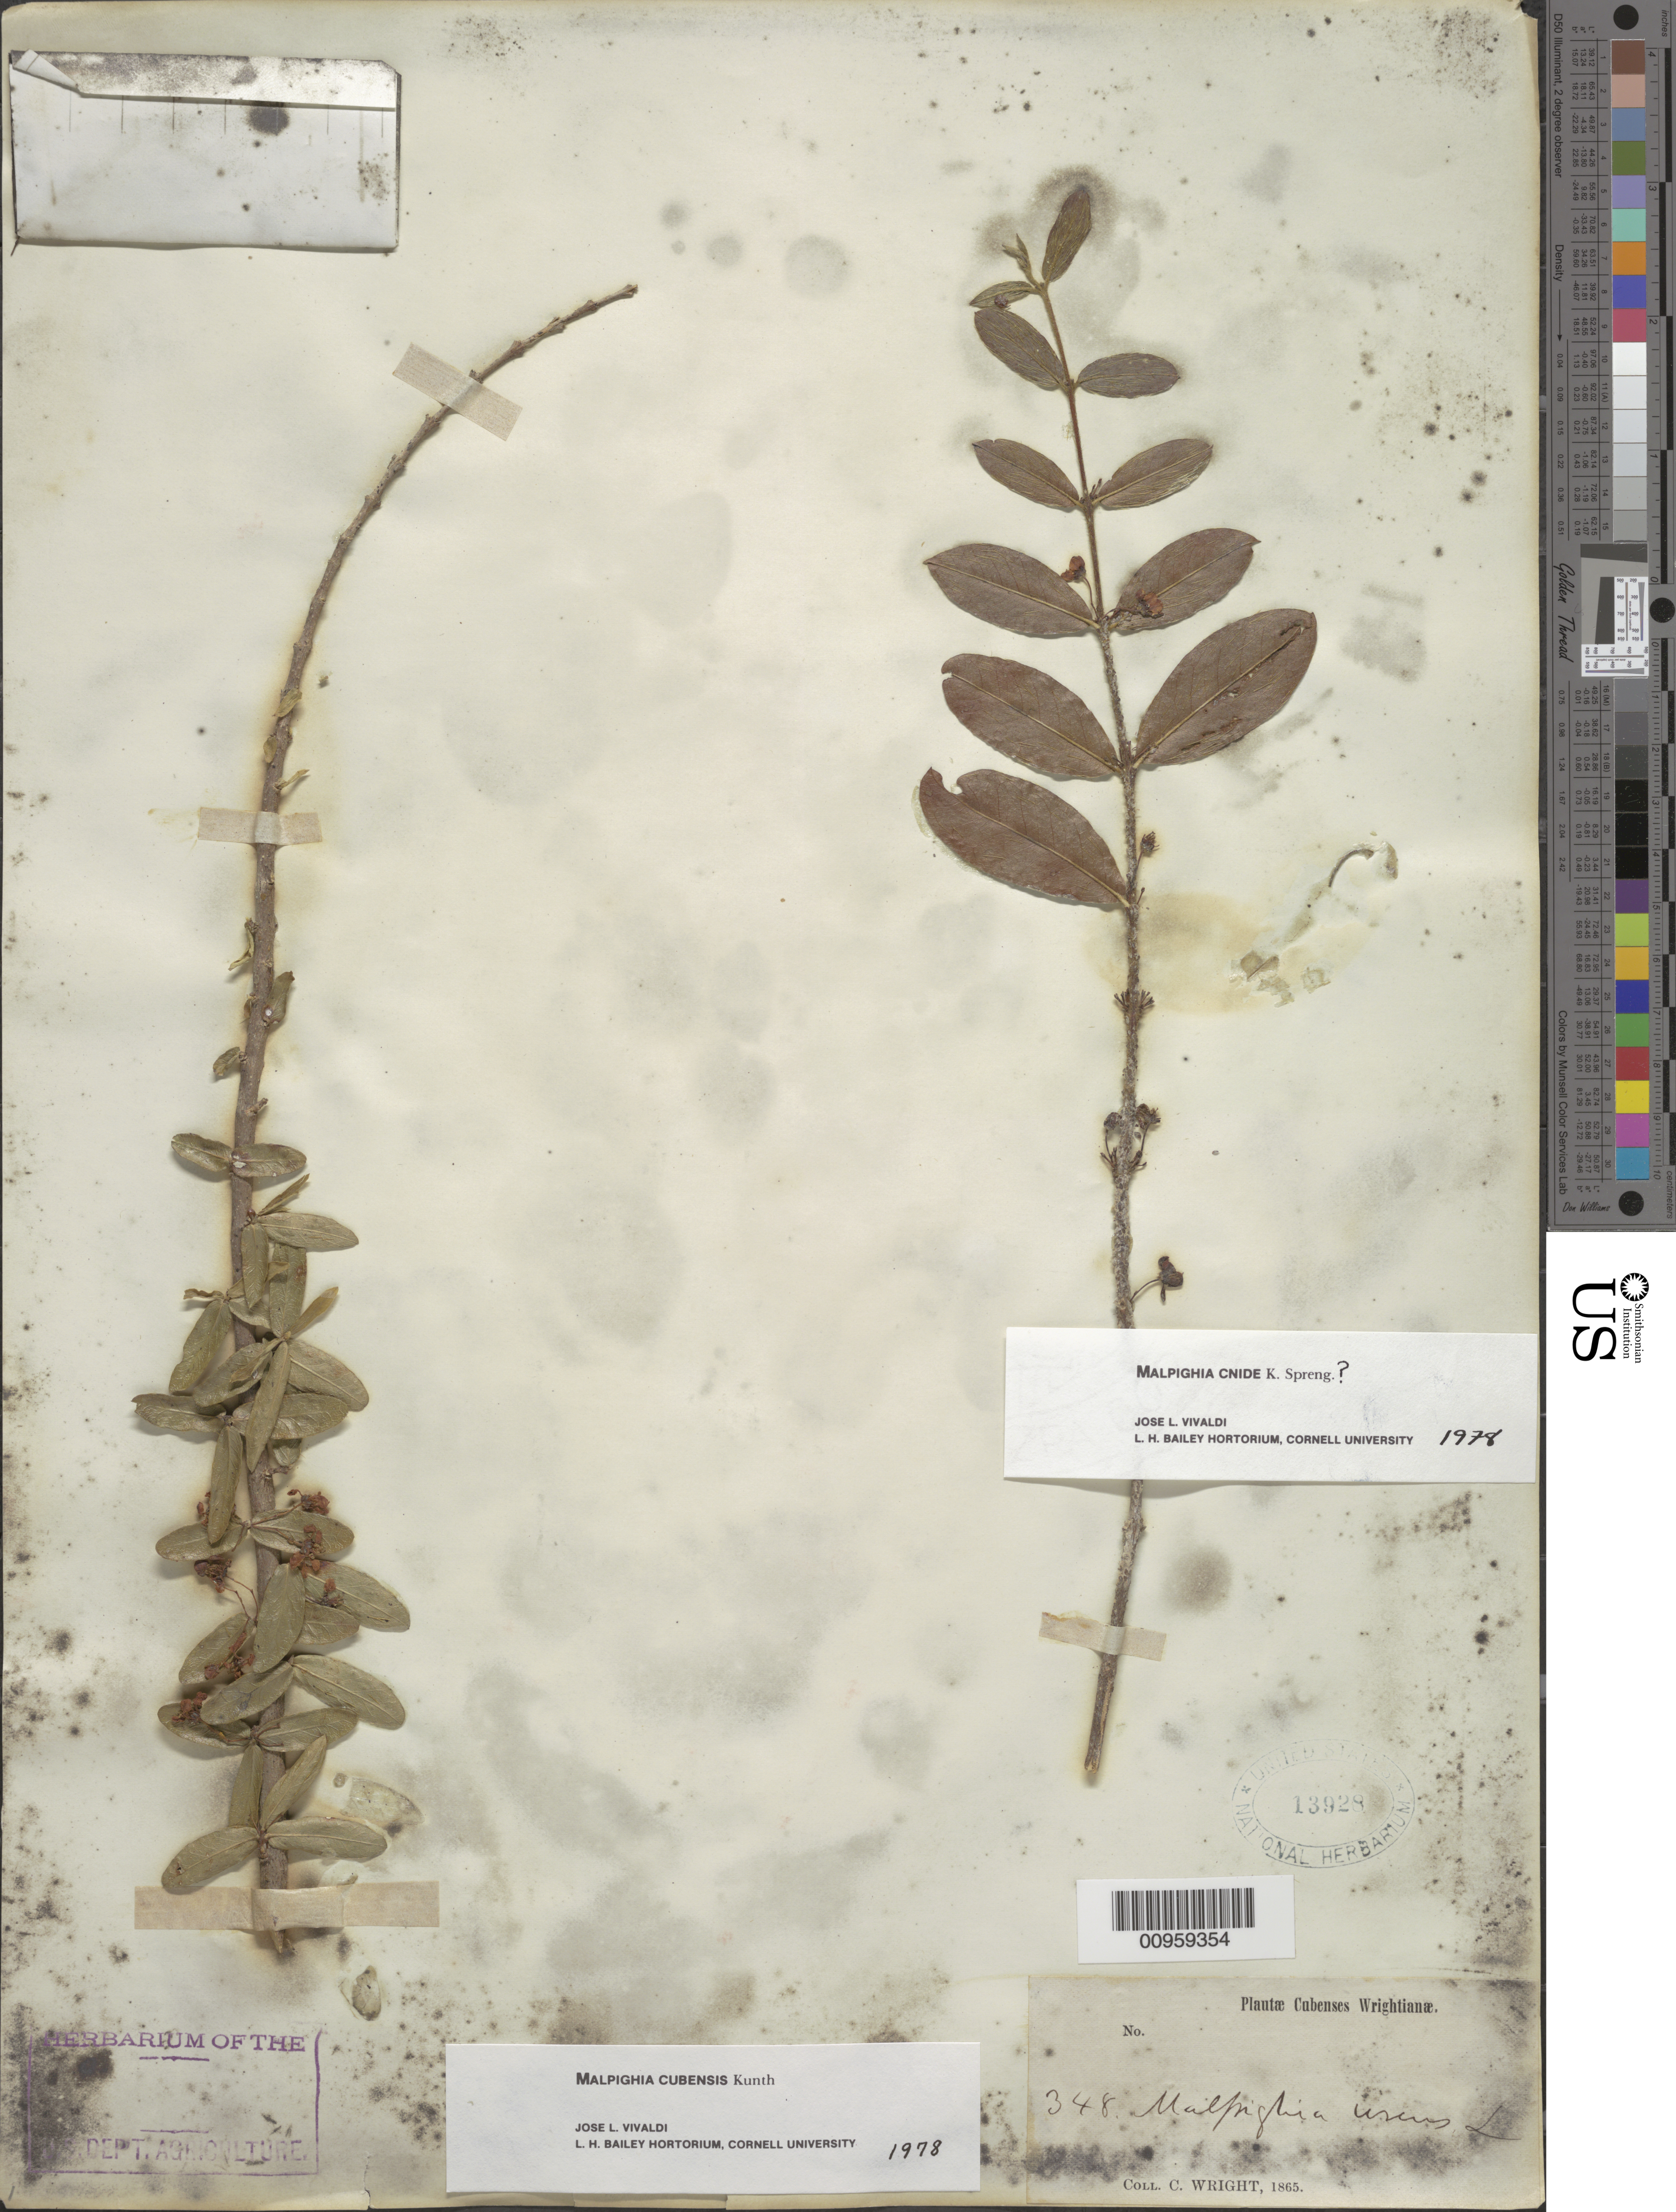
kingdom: Plantae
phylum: Tracheophyta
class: Magnoliopsida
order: Malpighiales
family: Malpighiaceae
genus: Malpighia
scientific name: Malpighia cubensis var. cubensis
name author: Kunth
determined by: Vivaldi, J. L., (BH), Cornell University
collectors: C. Wright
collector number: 348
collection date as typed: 1865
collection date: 1865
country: Cuba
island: Cuba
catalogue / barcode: US 13928